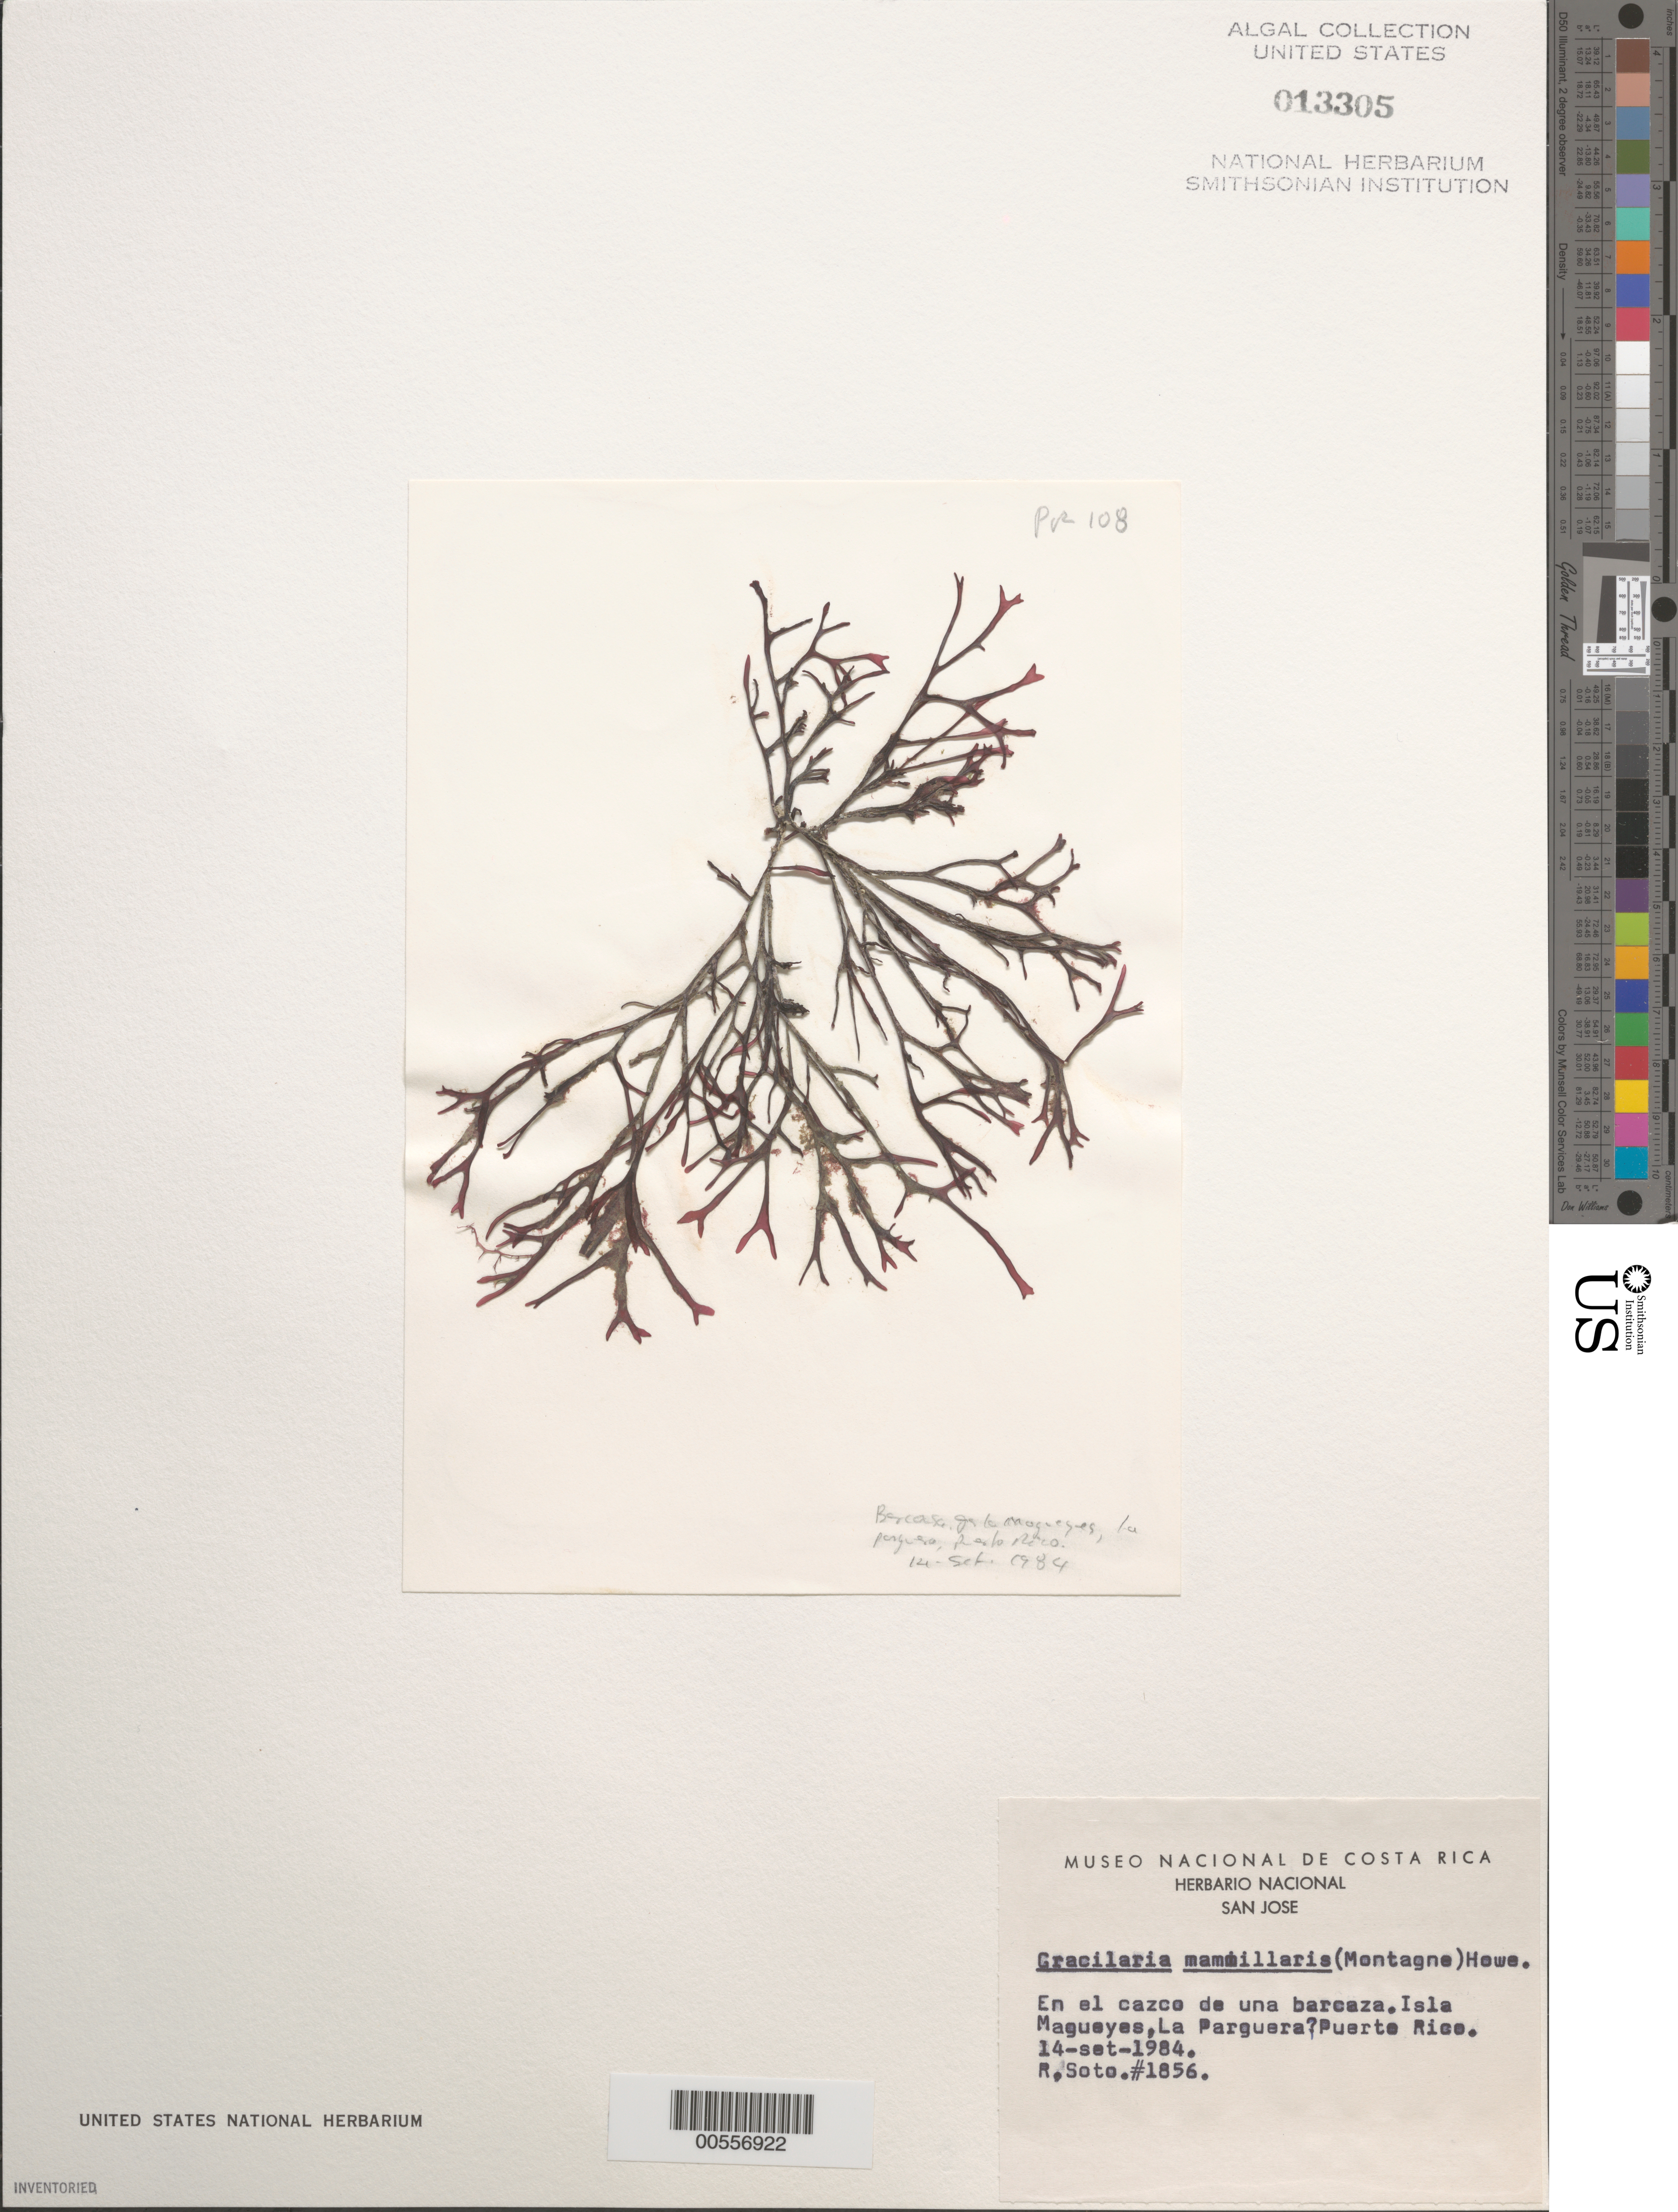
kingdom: Plantae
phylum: Rhodophyta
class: Florideophyceae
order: Gracilariales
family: Gracilariaceae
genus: Gracilaria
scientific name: Gracilaria mammillaris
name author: (Mont.) M. Howe in Britton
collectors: R. Soto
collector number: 1856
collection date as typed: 14 Sep 1984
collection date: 1984-09-14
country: Puerto Rico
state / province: Lajas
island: Isla Maguayes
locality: La Parguera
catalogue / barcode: US 13305